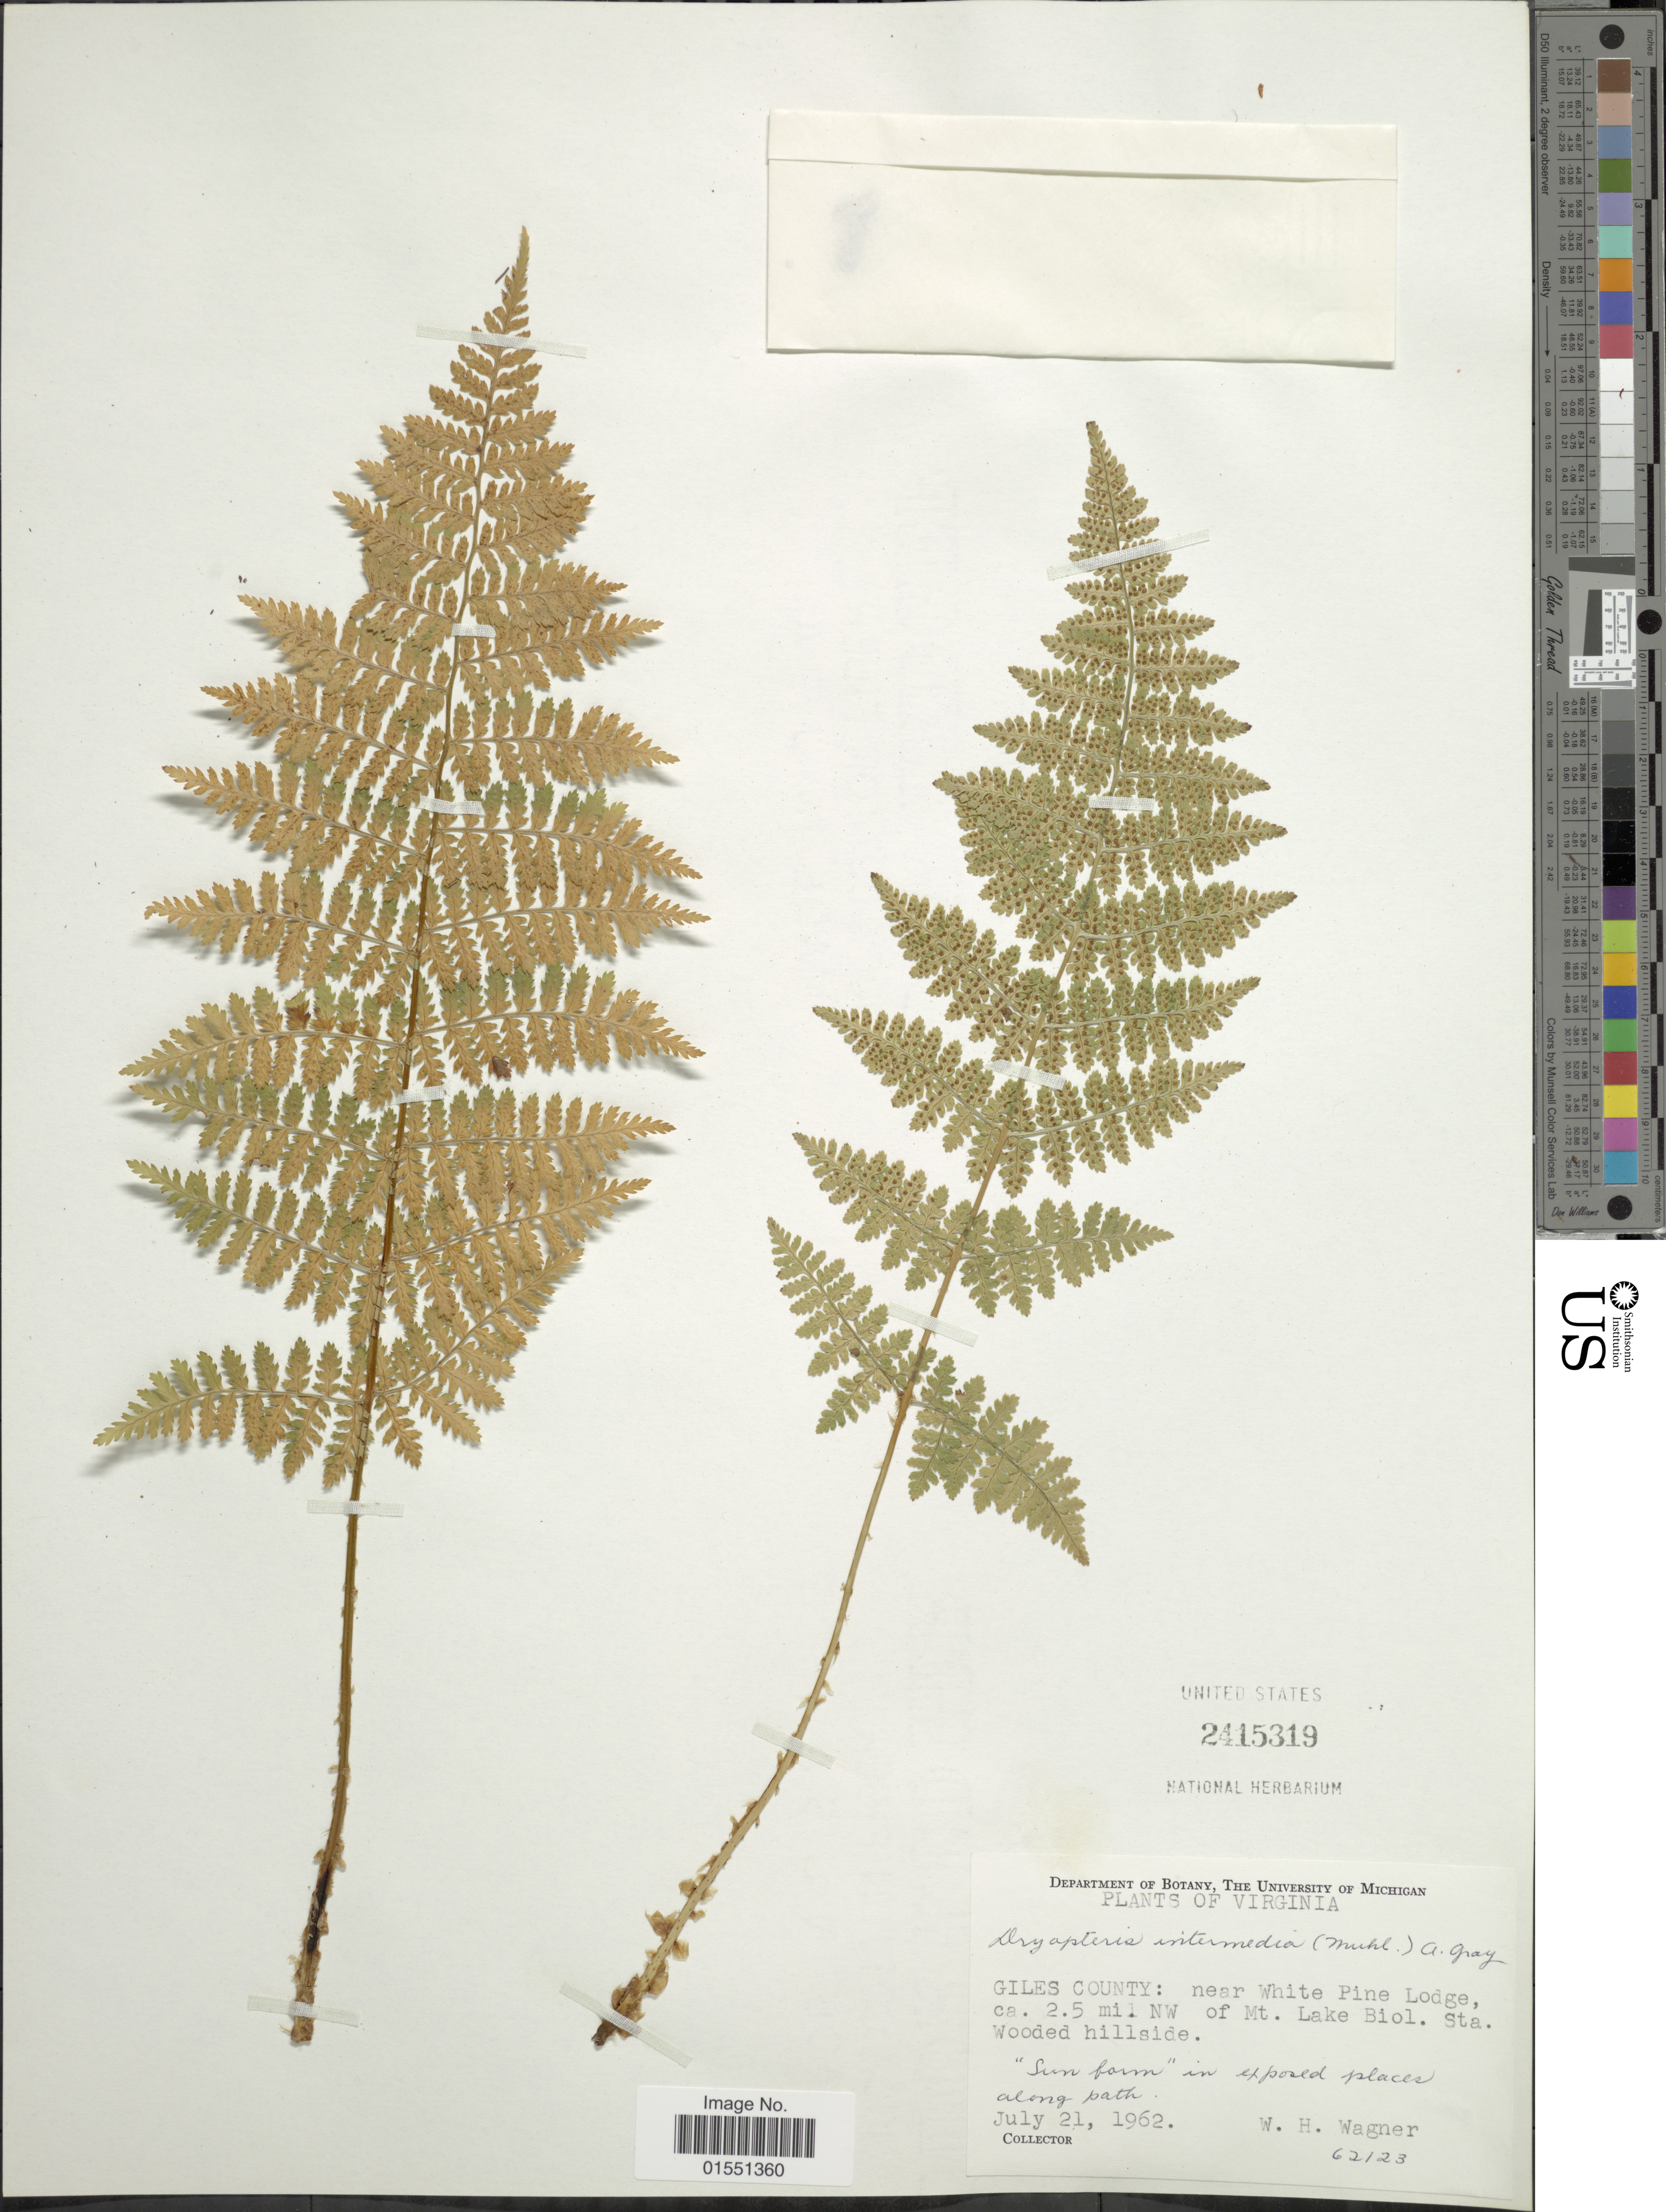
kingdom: Plantae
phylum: Tracheophyta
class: Polypodiopsida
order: Polypodiales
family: Dryopteridaceae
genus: Dryopteris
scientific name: Dryopteris intermedia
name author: (Muhl.) A. Gray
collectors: W. H. Wagner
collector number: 62123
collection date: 1962-07-21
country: United States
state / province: Virginia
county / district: Giles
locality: near White Pine Lodge, ca. 2.5 mil NW of Mt. Lake Biol. Sta. Wooded hillside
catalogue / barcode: US 2415319